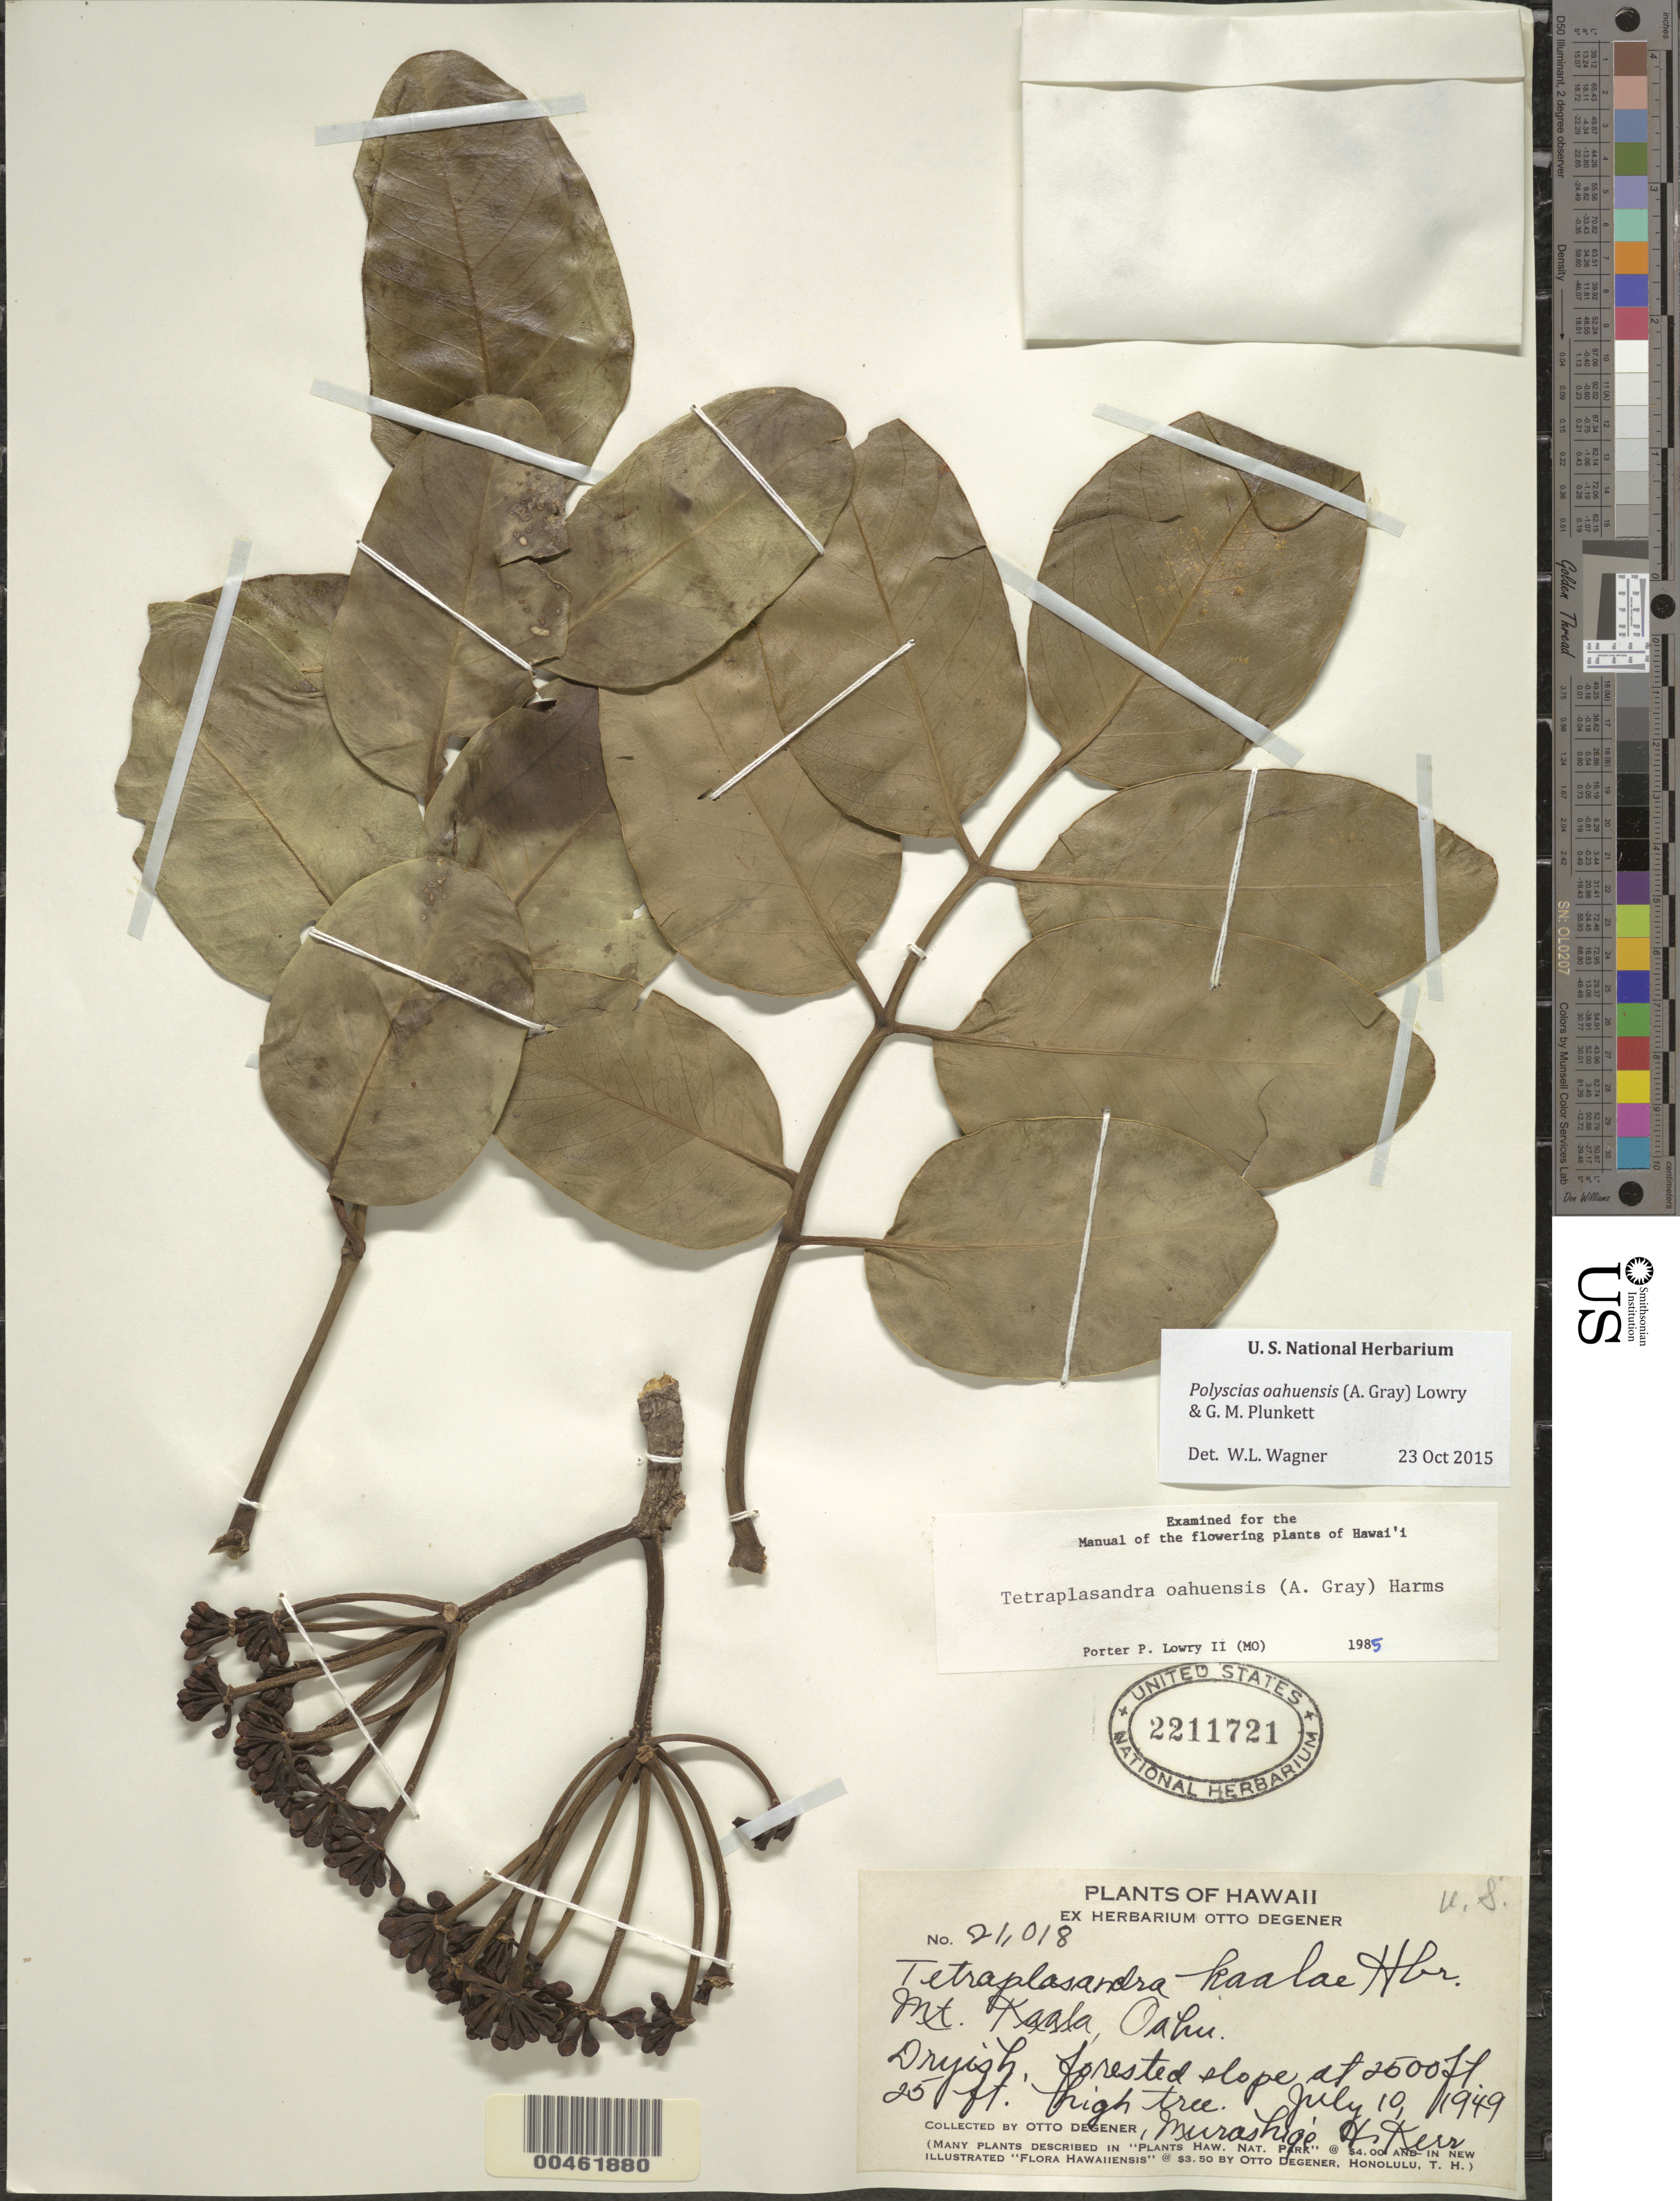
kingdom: Plantae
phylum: Tracheophyta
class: Magnoliopsida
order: Apiales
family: Araliaceae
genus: Polyscias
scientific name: Polyscias oahuensis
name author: (A. Gray) Lowry & G. M. Plunkett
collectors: O. Degener, Muashigo & Kerr, --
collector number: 21018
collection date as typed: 10 Jul 1949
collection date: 1949-07-10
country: United States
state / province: Hawaii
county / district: Honolulu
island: Oahu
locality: Mount Kaala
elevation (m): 762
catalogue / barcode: US 2211721